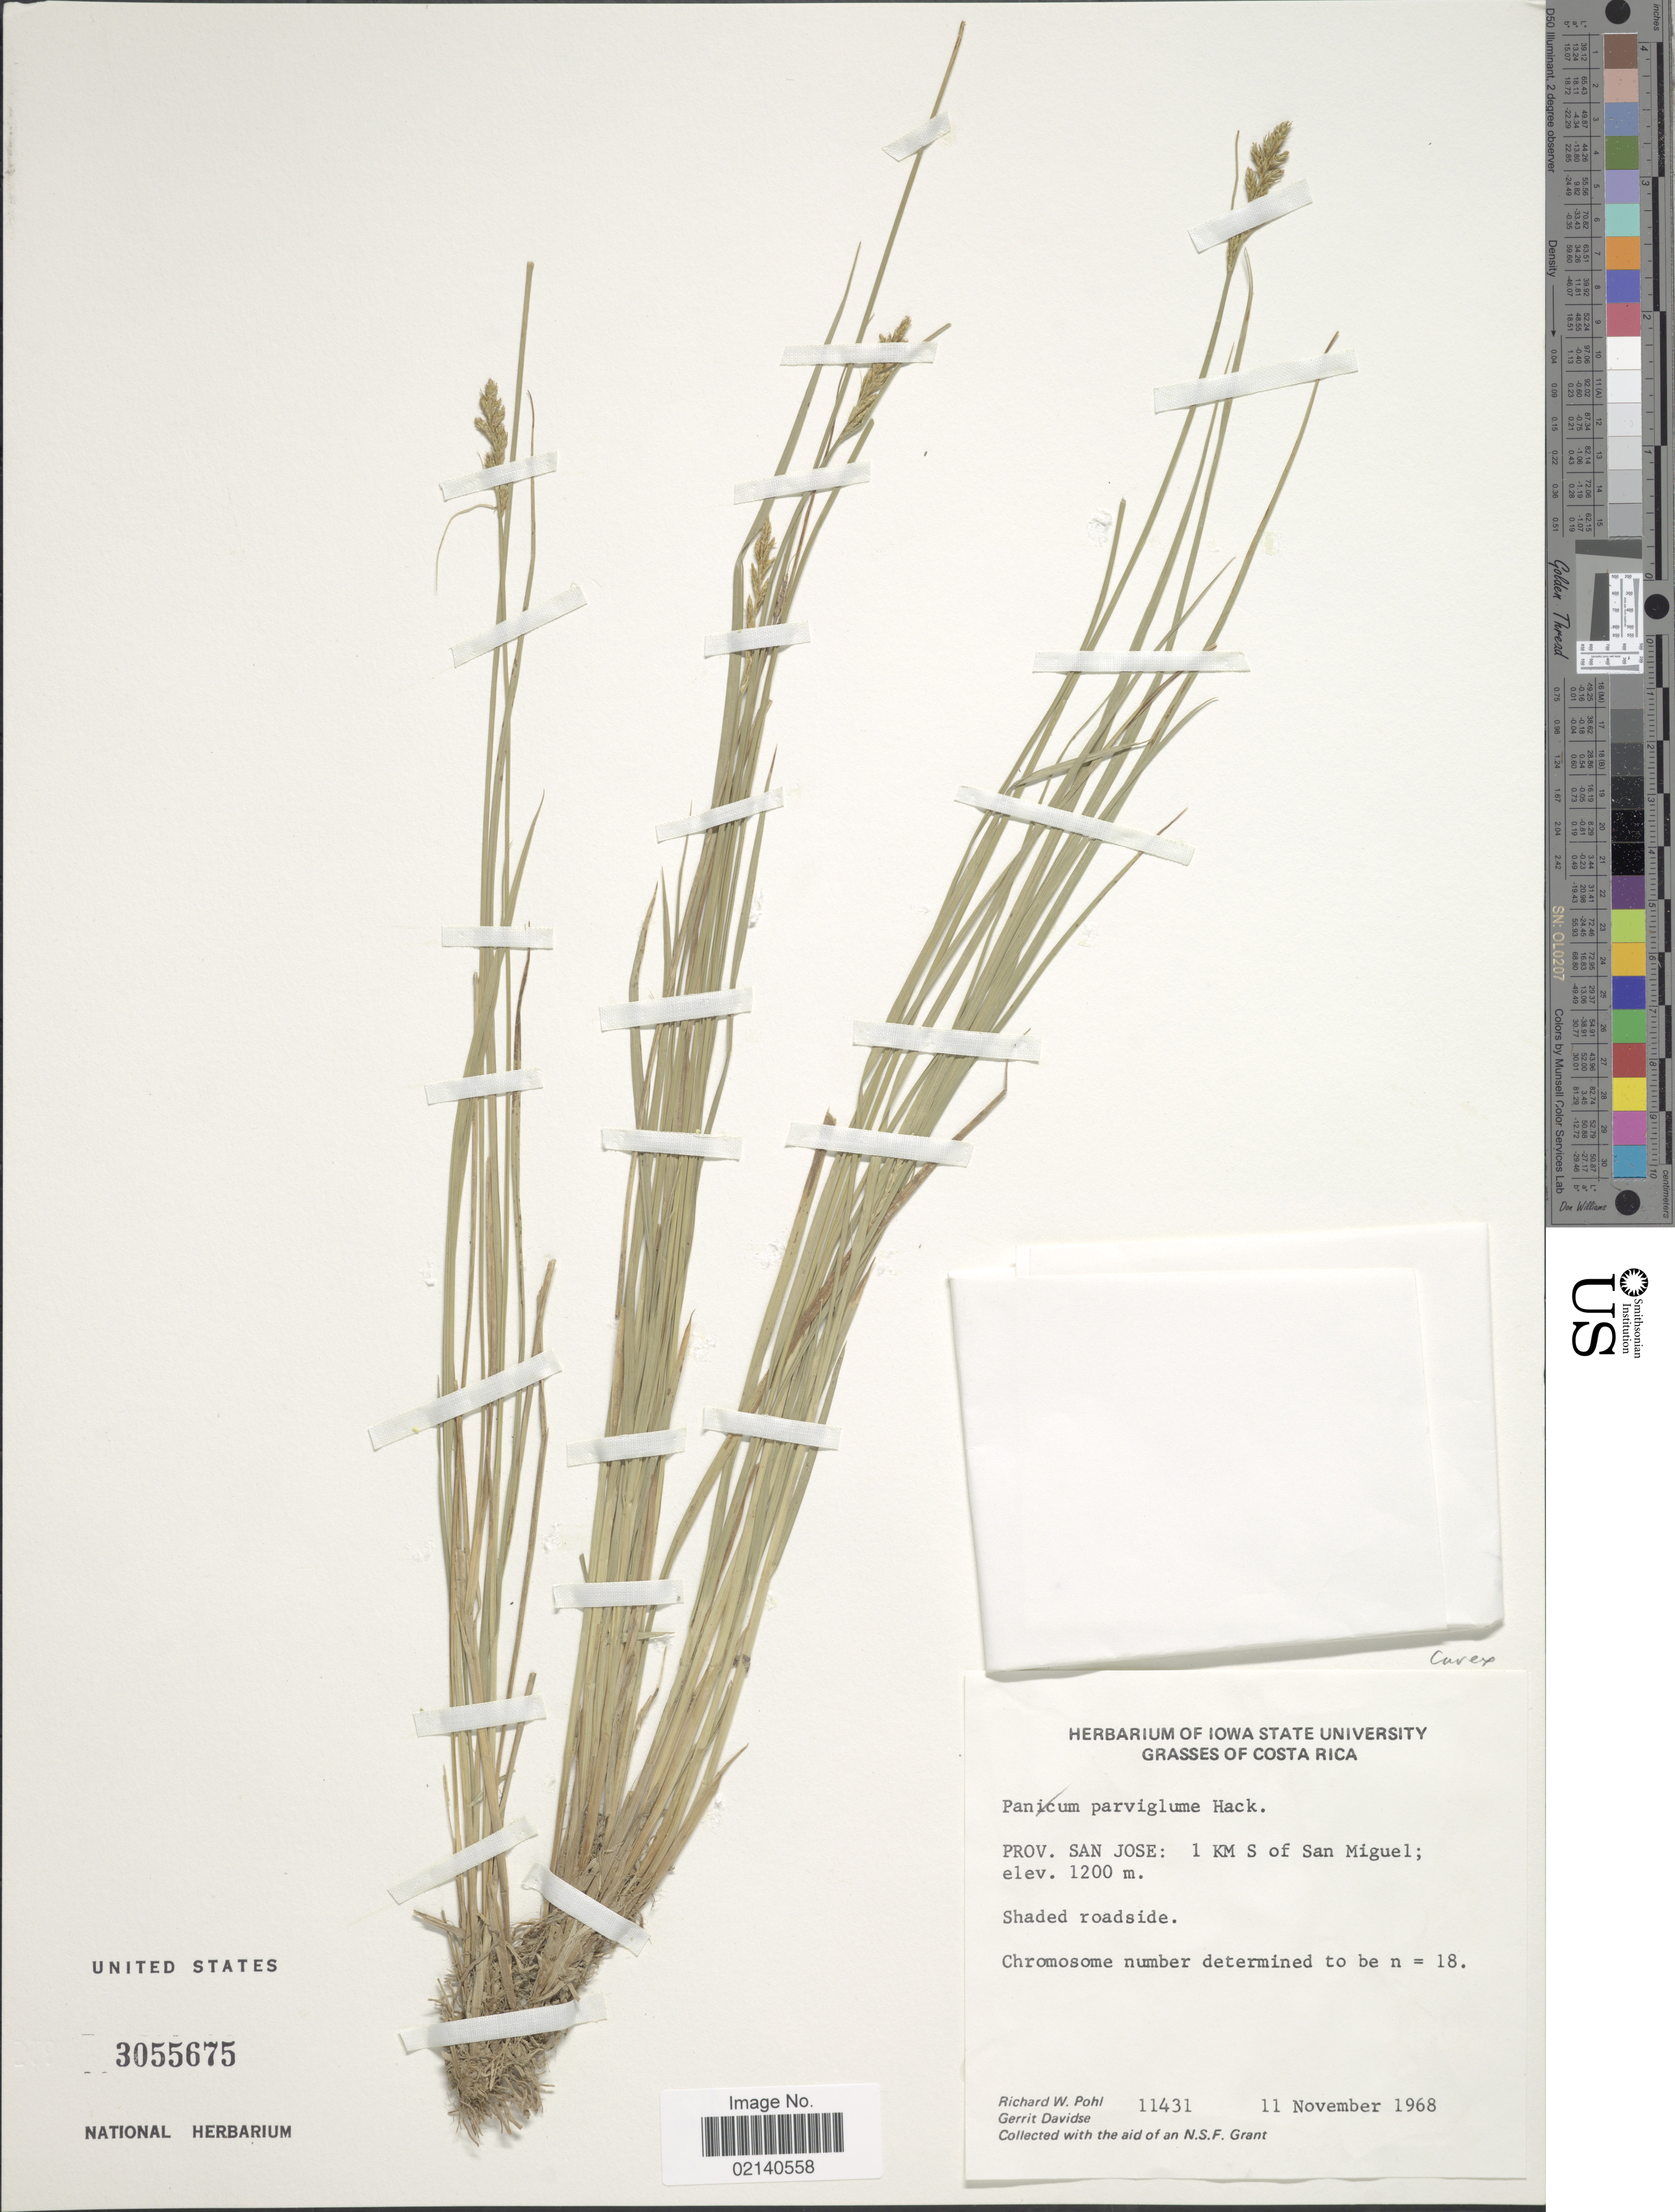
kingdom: Plantae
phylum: Tracheophyta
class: Liliopsida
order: Poales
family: Cyperaceae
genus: Carex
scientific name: Carex bonplandii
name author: Kunth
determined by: Strong, Mark T., (BOT), Smithsonian Institution - National Museum of Natural History (UNITED STATES)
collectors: R. W. Pohl, G. Davidse & N. Grant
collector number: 11431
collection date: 1968-11-11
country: Costa Rica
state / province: San José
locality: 1 Km S of San Miguel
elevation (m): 1200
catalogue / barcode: US 3055675